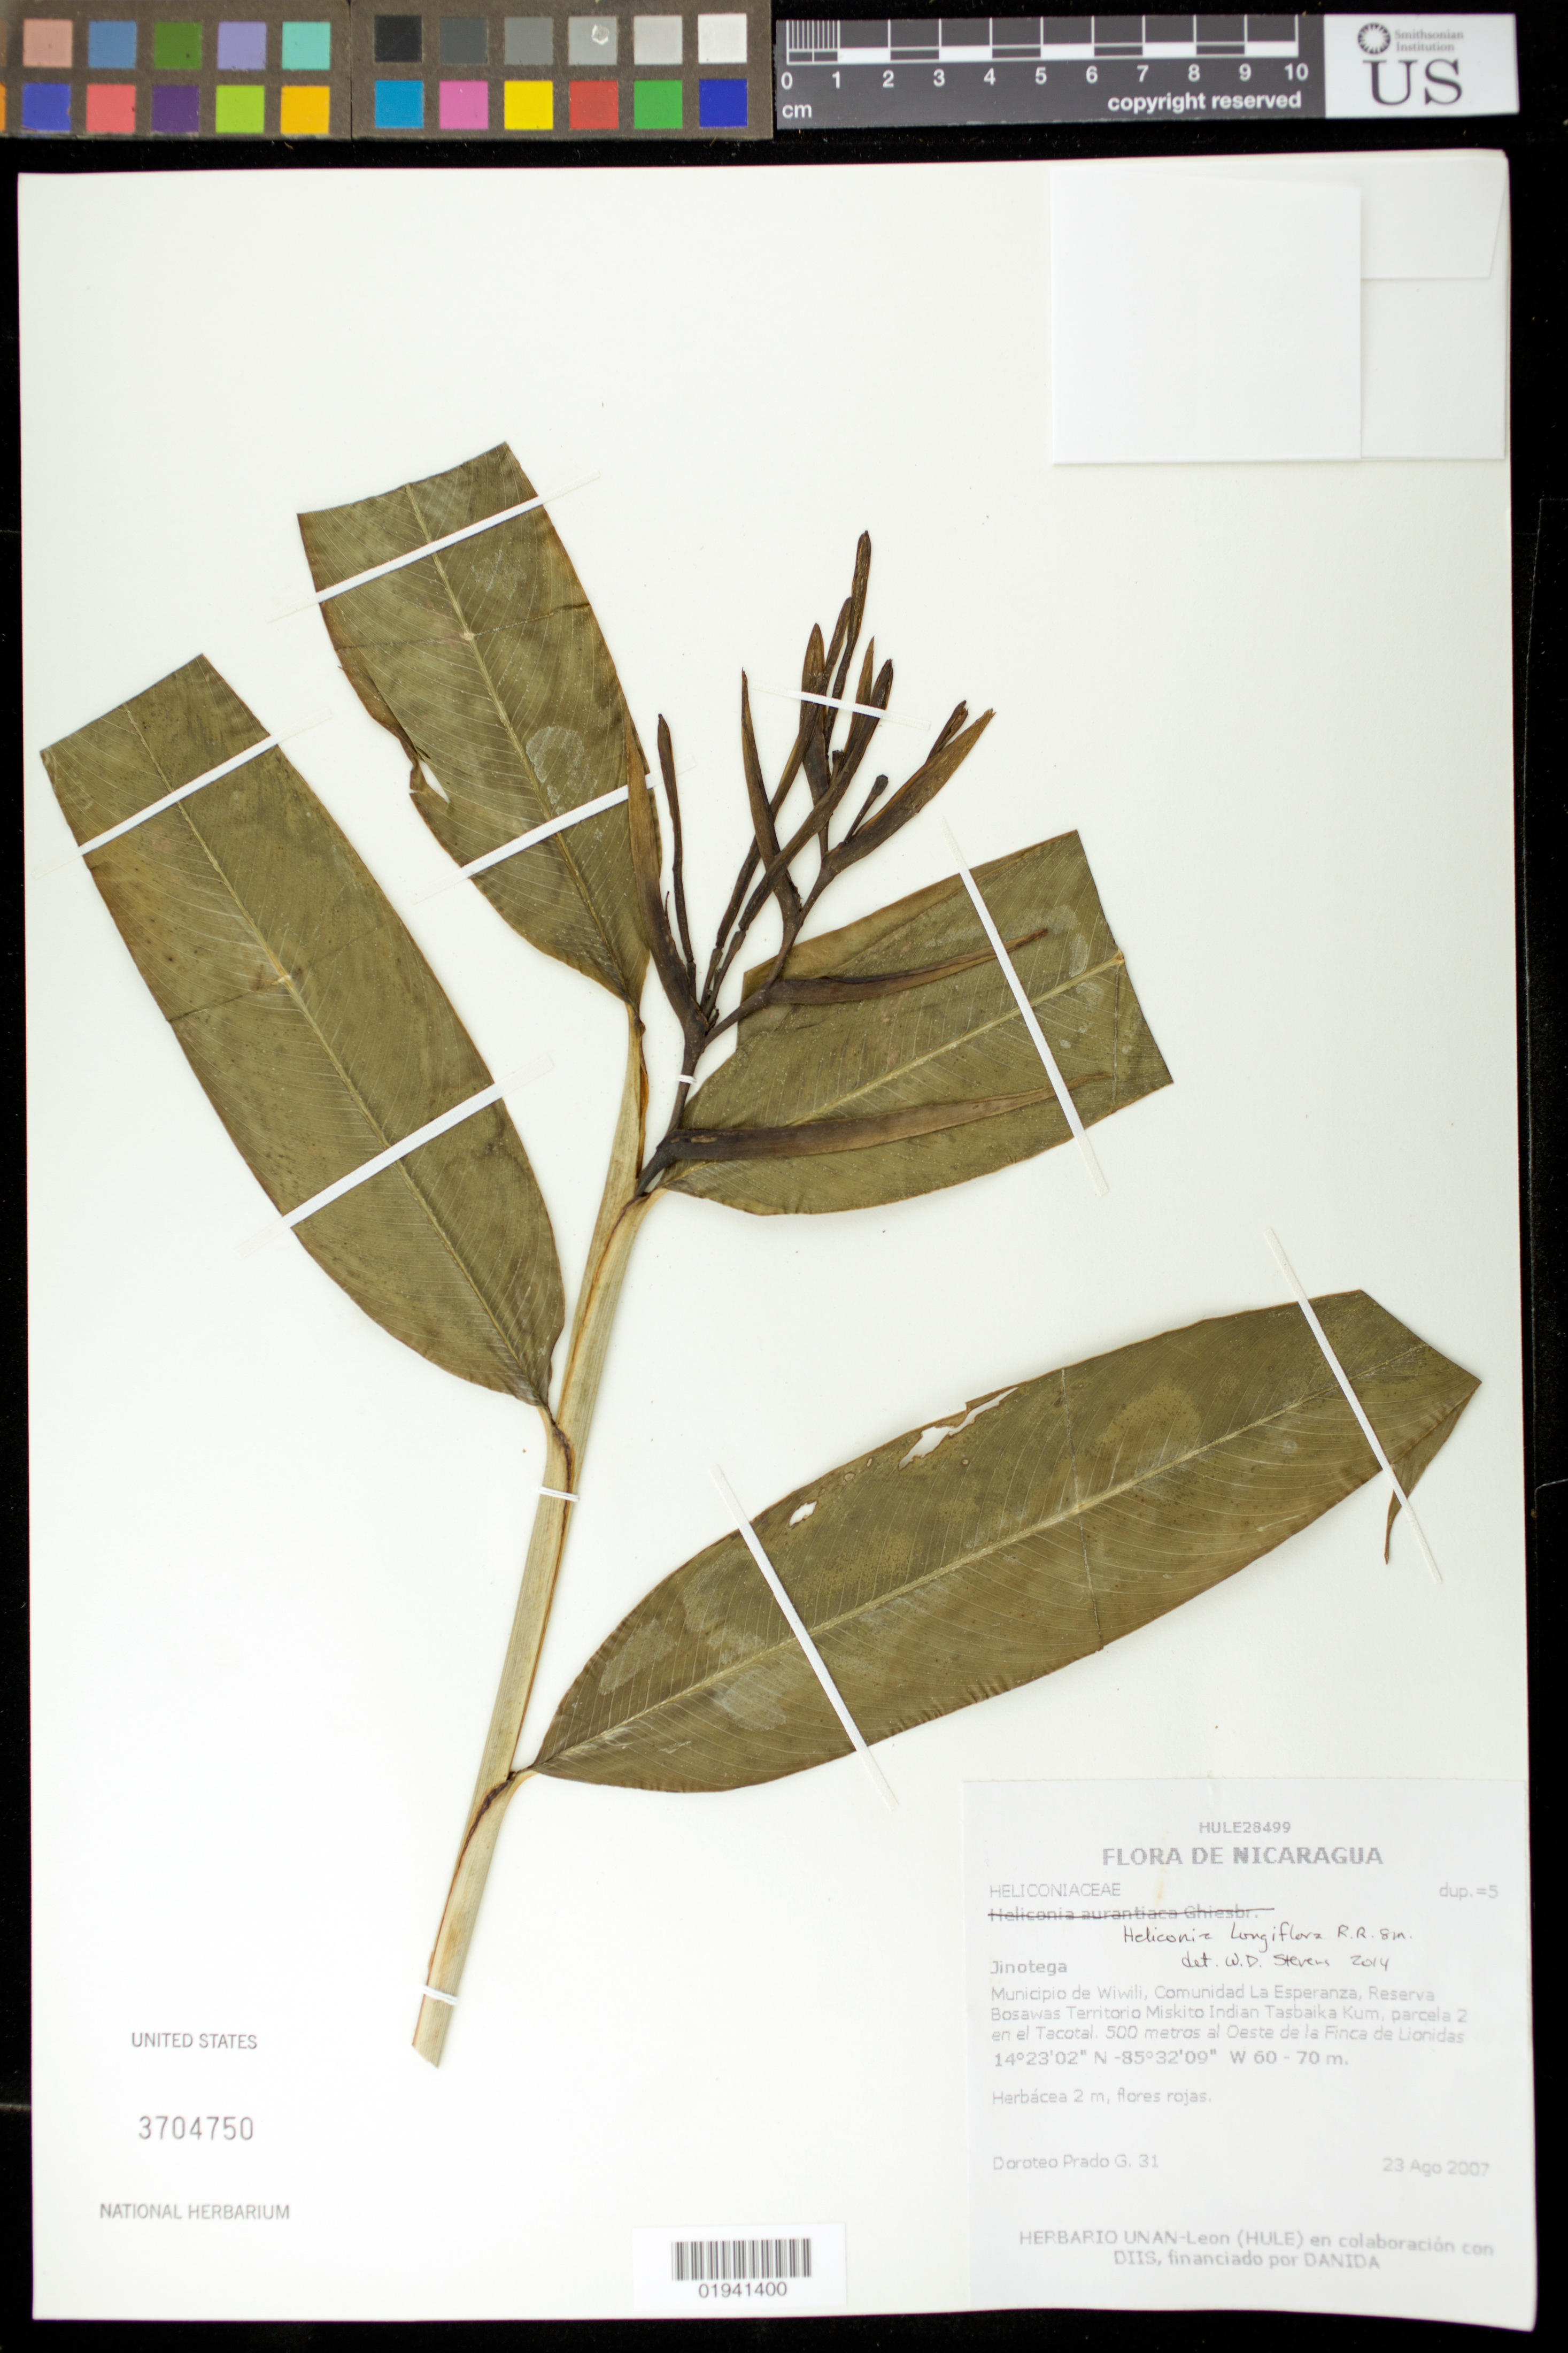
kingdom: Plantae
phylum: Tracheophyta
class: Liliopsida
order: Zingiberales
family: Heliconiaceae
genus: Heliconia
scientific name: Heliconia longiflora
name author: R.R. Sm.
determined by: Stevens, W. Douglas, Missouri Botanical Garden (MO)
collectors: D. Prado G.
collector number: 31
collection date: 2007-08-23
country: Nicaragua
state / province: Jinotega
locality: Municipio de Wiwili, Comunidad La Esperanza, Reserva Bosawas Territorio Miskito Indian Tasbaika Kum, parcela 2 en el Tacotal. 500 metros al Oeste de la Finca de Lionidas.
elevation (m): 60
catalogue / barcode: US 3704750